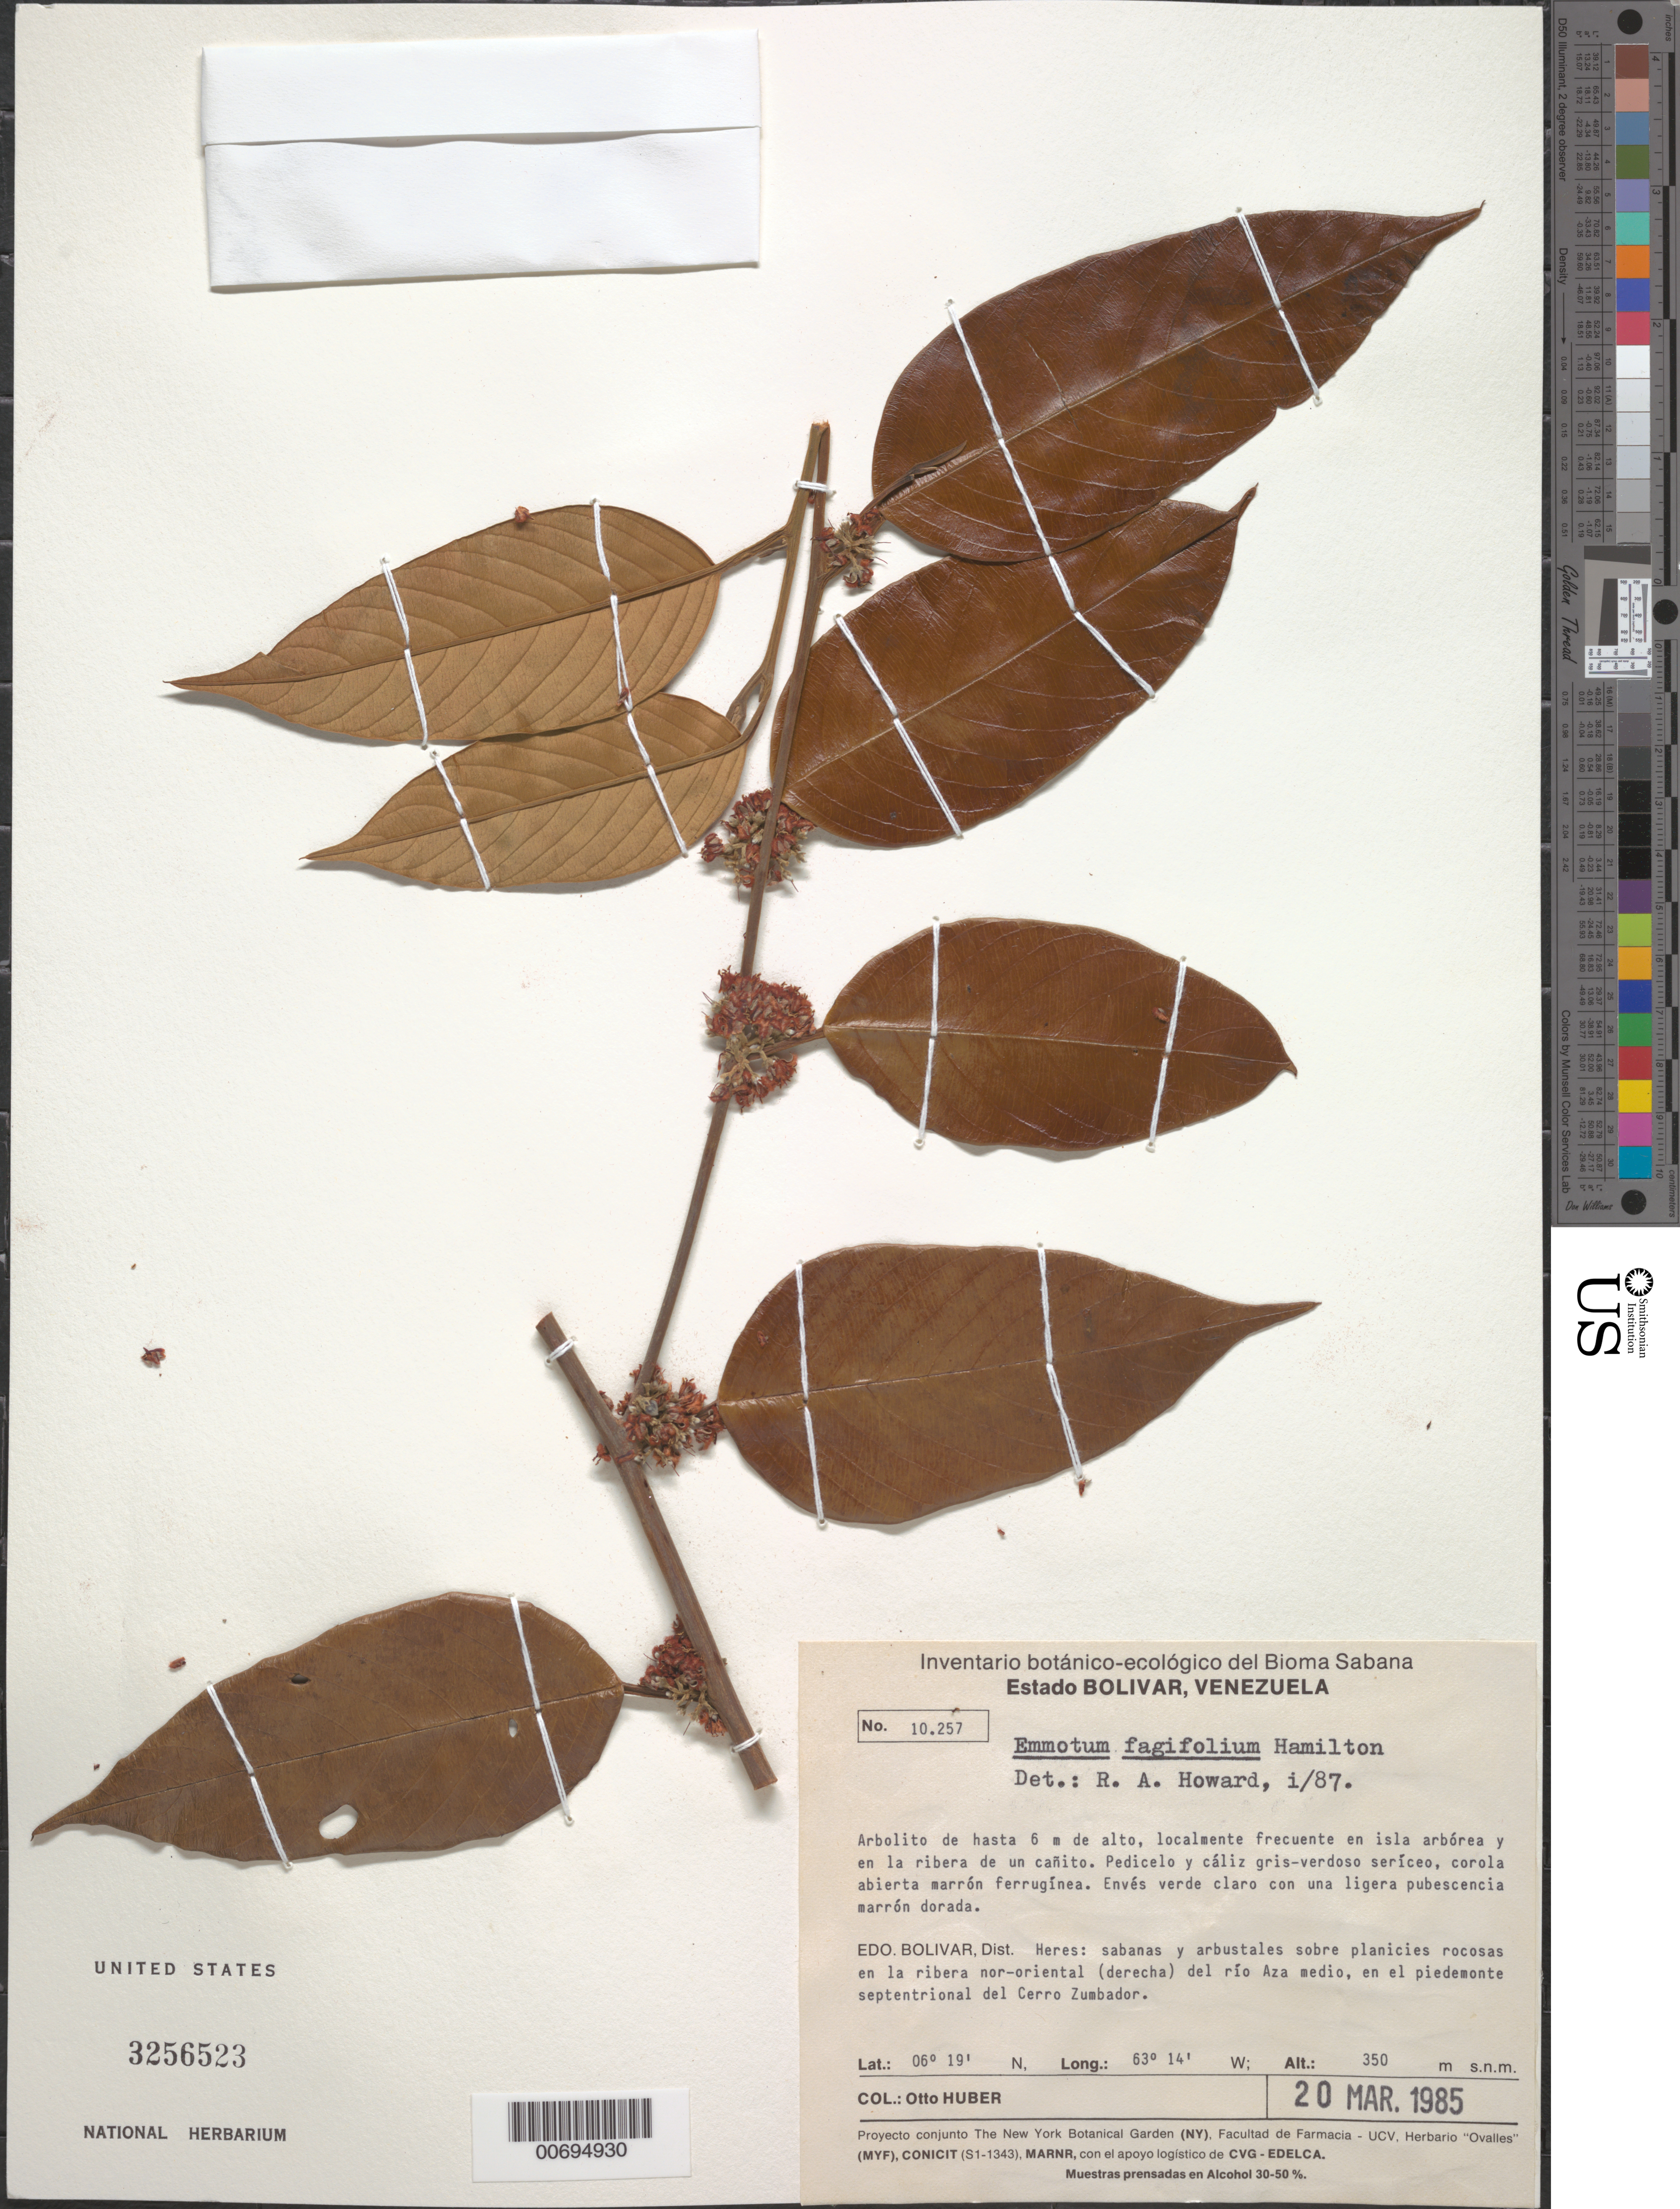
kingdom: Plantae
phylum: Tracheophyta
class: Magnoliopsida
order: Metteniusales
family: Metteniusaceae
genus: Emmotum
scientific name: Emmotum fagifolium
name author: Desv. ex Ham.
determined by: Howard, R. A.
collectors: O. Huber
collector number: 10257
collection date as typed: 20-Mar-85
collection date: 1985-03-20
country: Venezuela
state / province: Bolívar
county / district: Heres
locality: Río Aza, Cerro Zumbador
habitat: Isla arborea y la ribera de un cañito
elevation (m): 350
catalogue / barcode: US 3256523